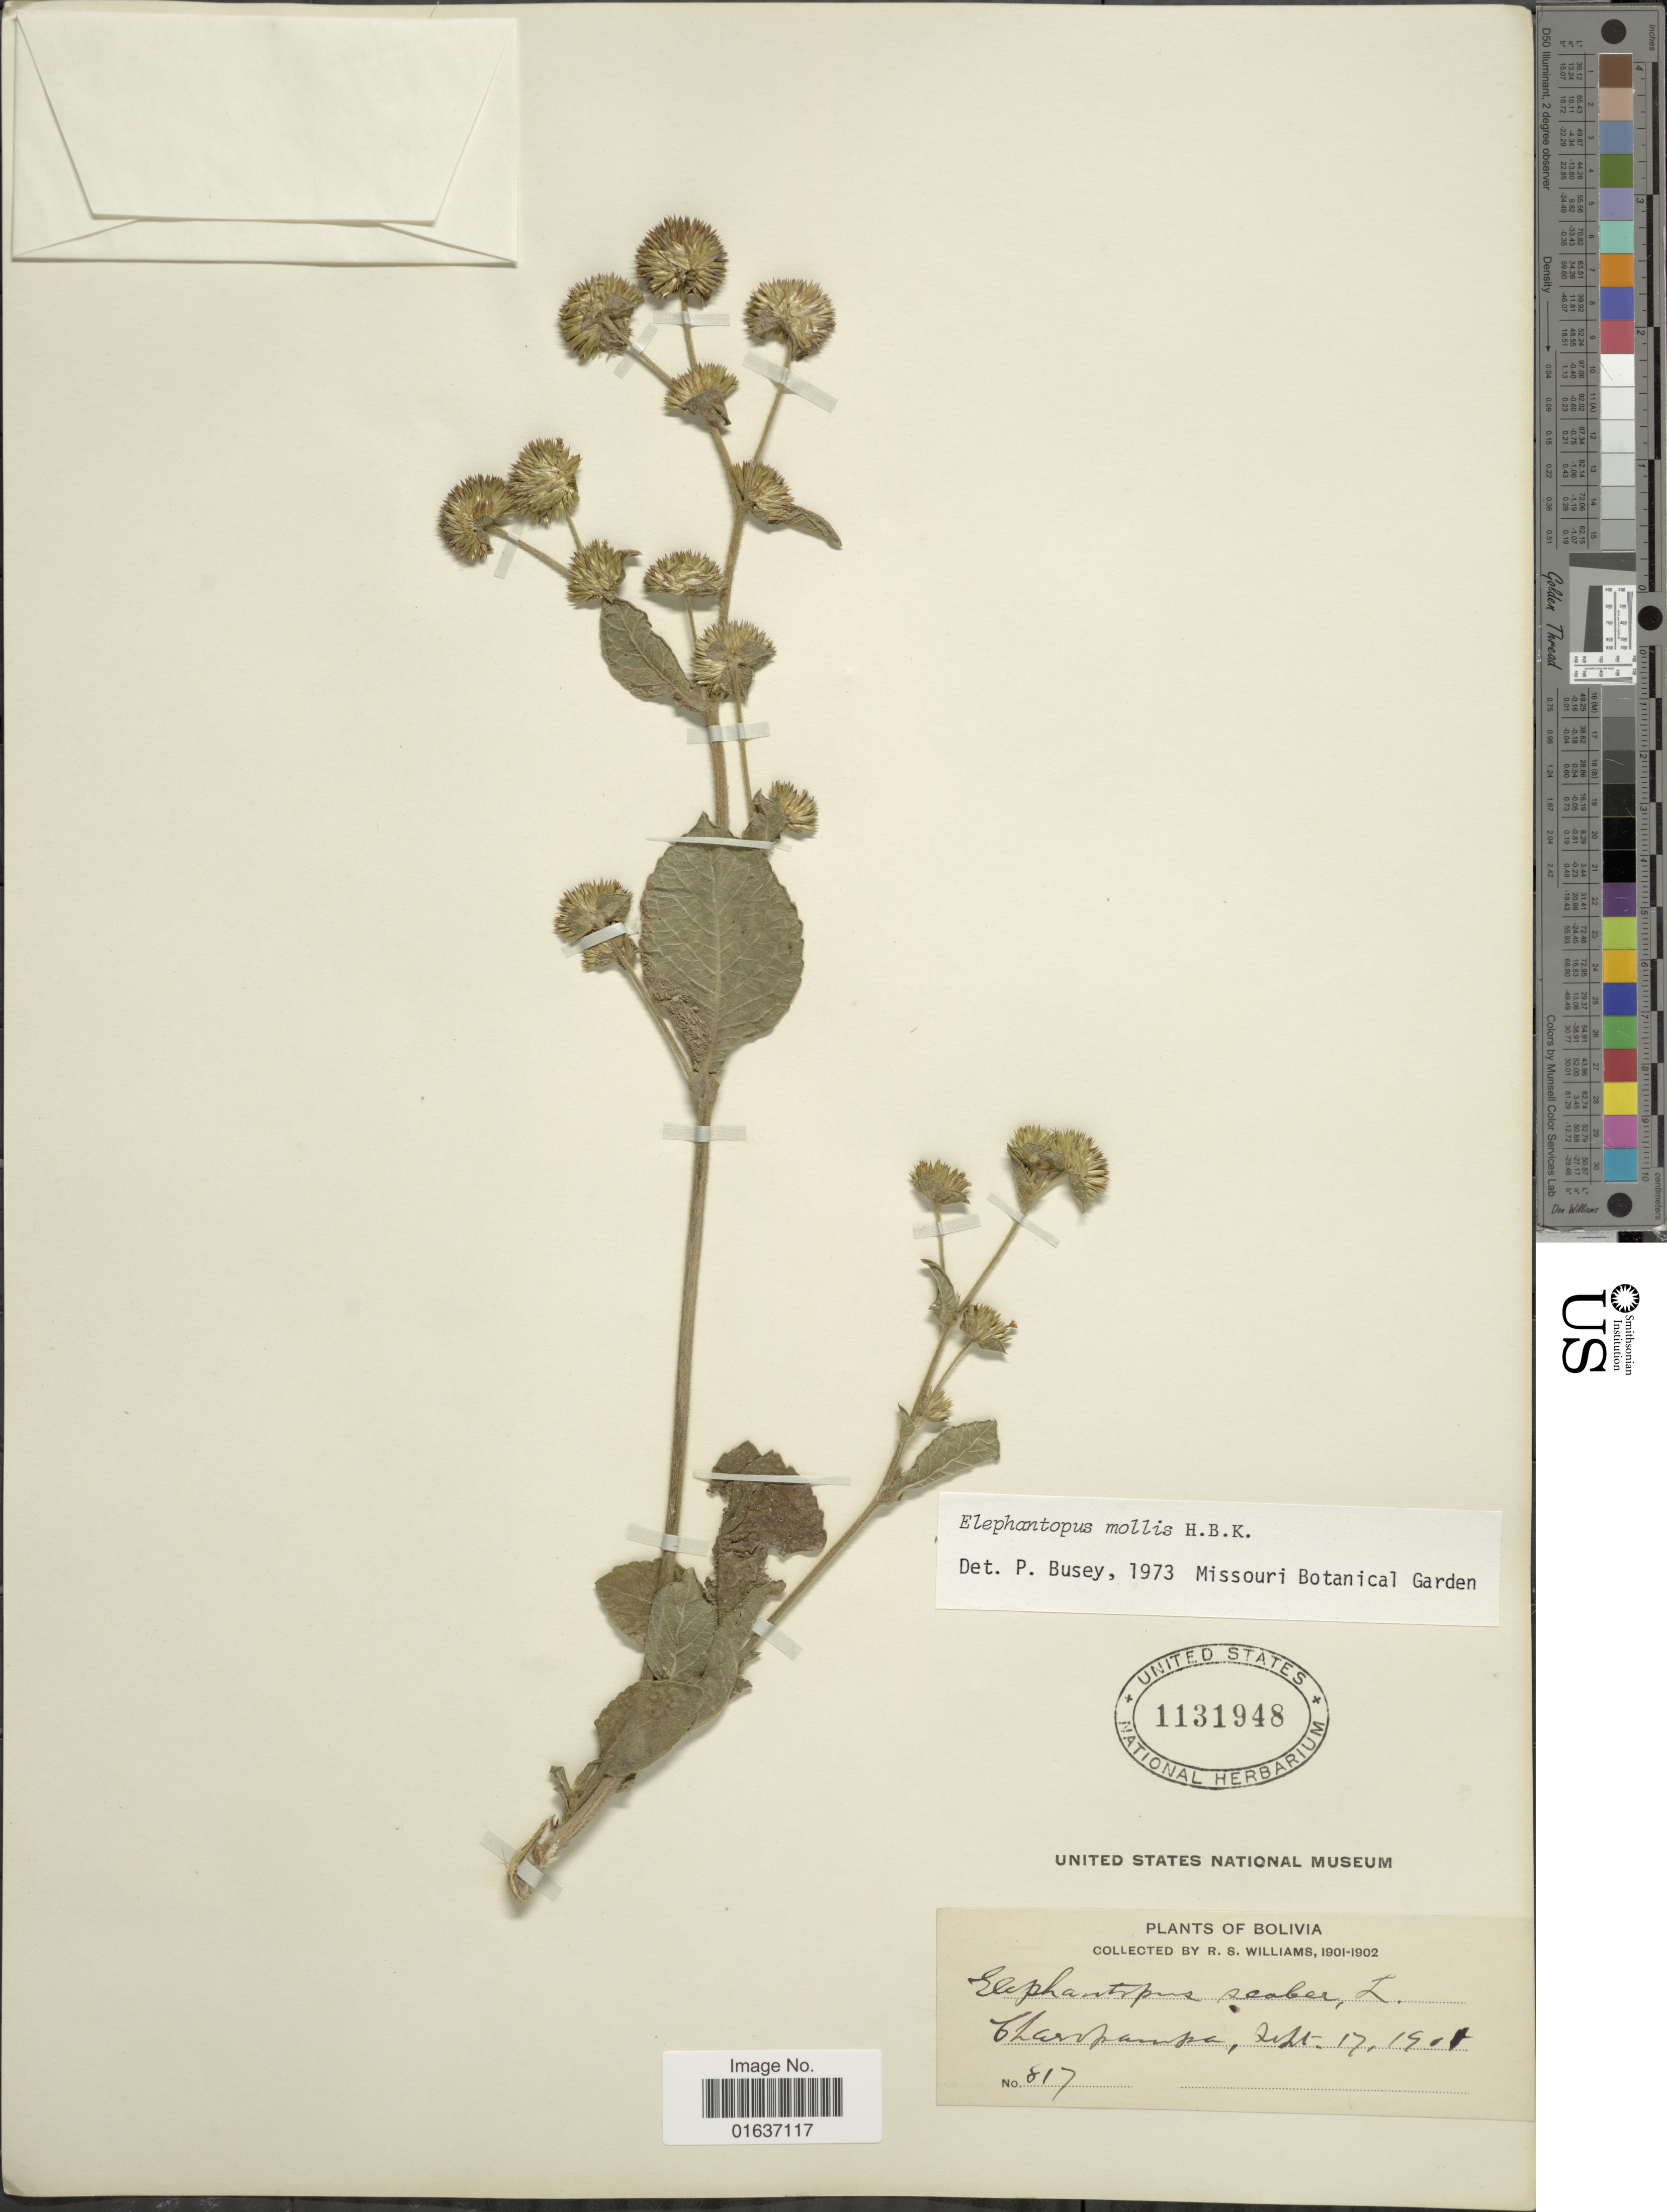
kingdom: Plantae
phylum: Tracheophyta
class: Magnoliopsida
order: Asterales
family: Asteraceae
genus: Elephantopus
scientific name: Elephantopus mollis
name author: Kunth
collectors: R. S. Williams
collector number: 817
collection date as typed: Sep. 17, 1901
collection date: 1901-09-17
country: Bolivia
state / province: La Páz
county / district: Larecaja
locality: Charopampa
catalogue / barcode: US 1131948